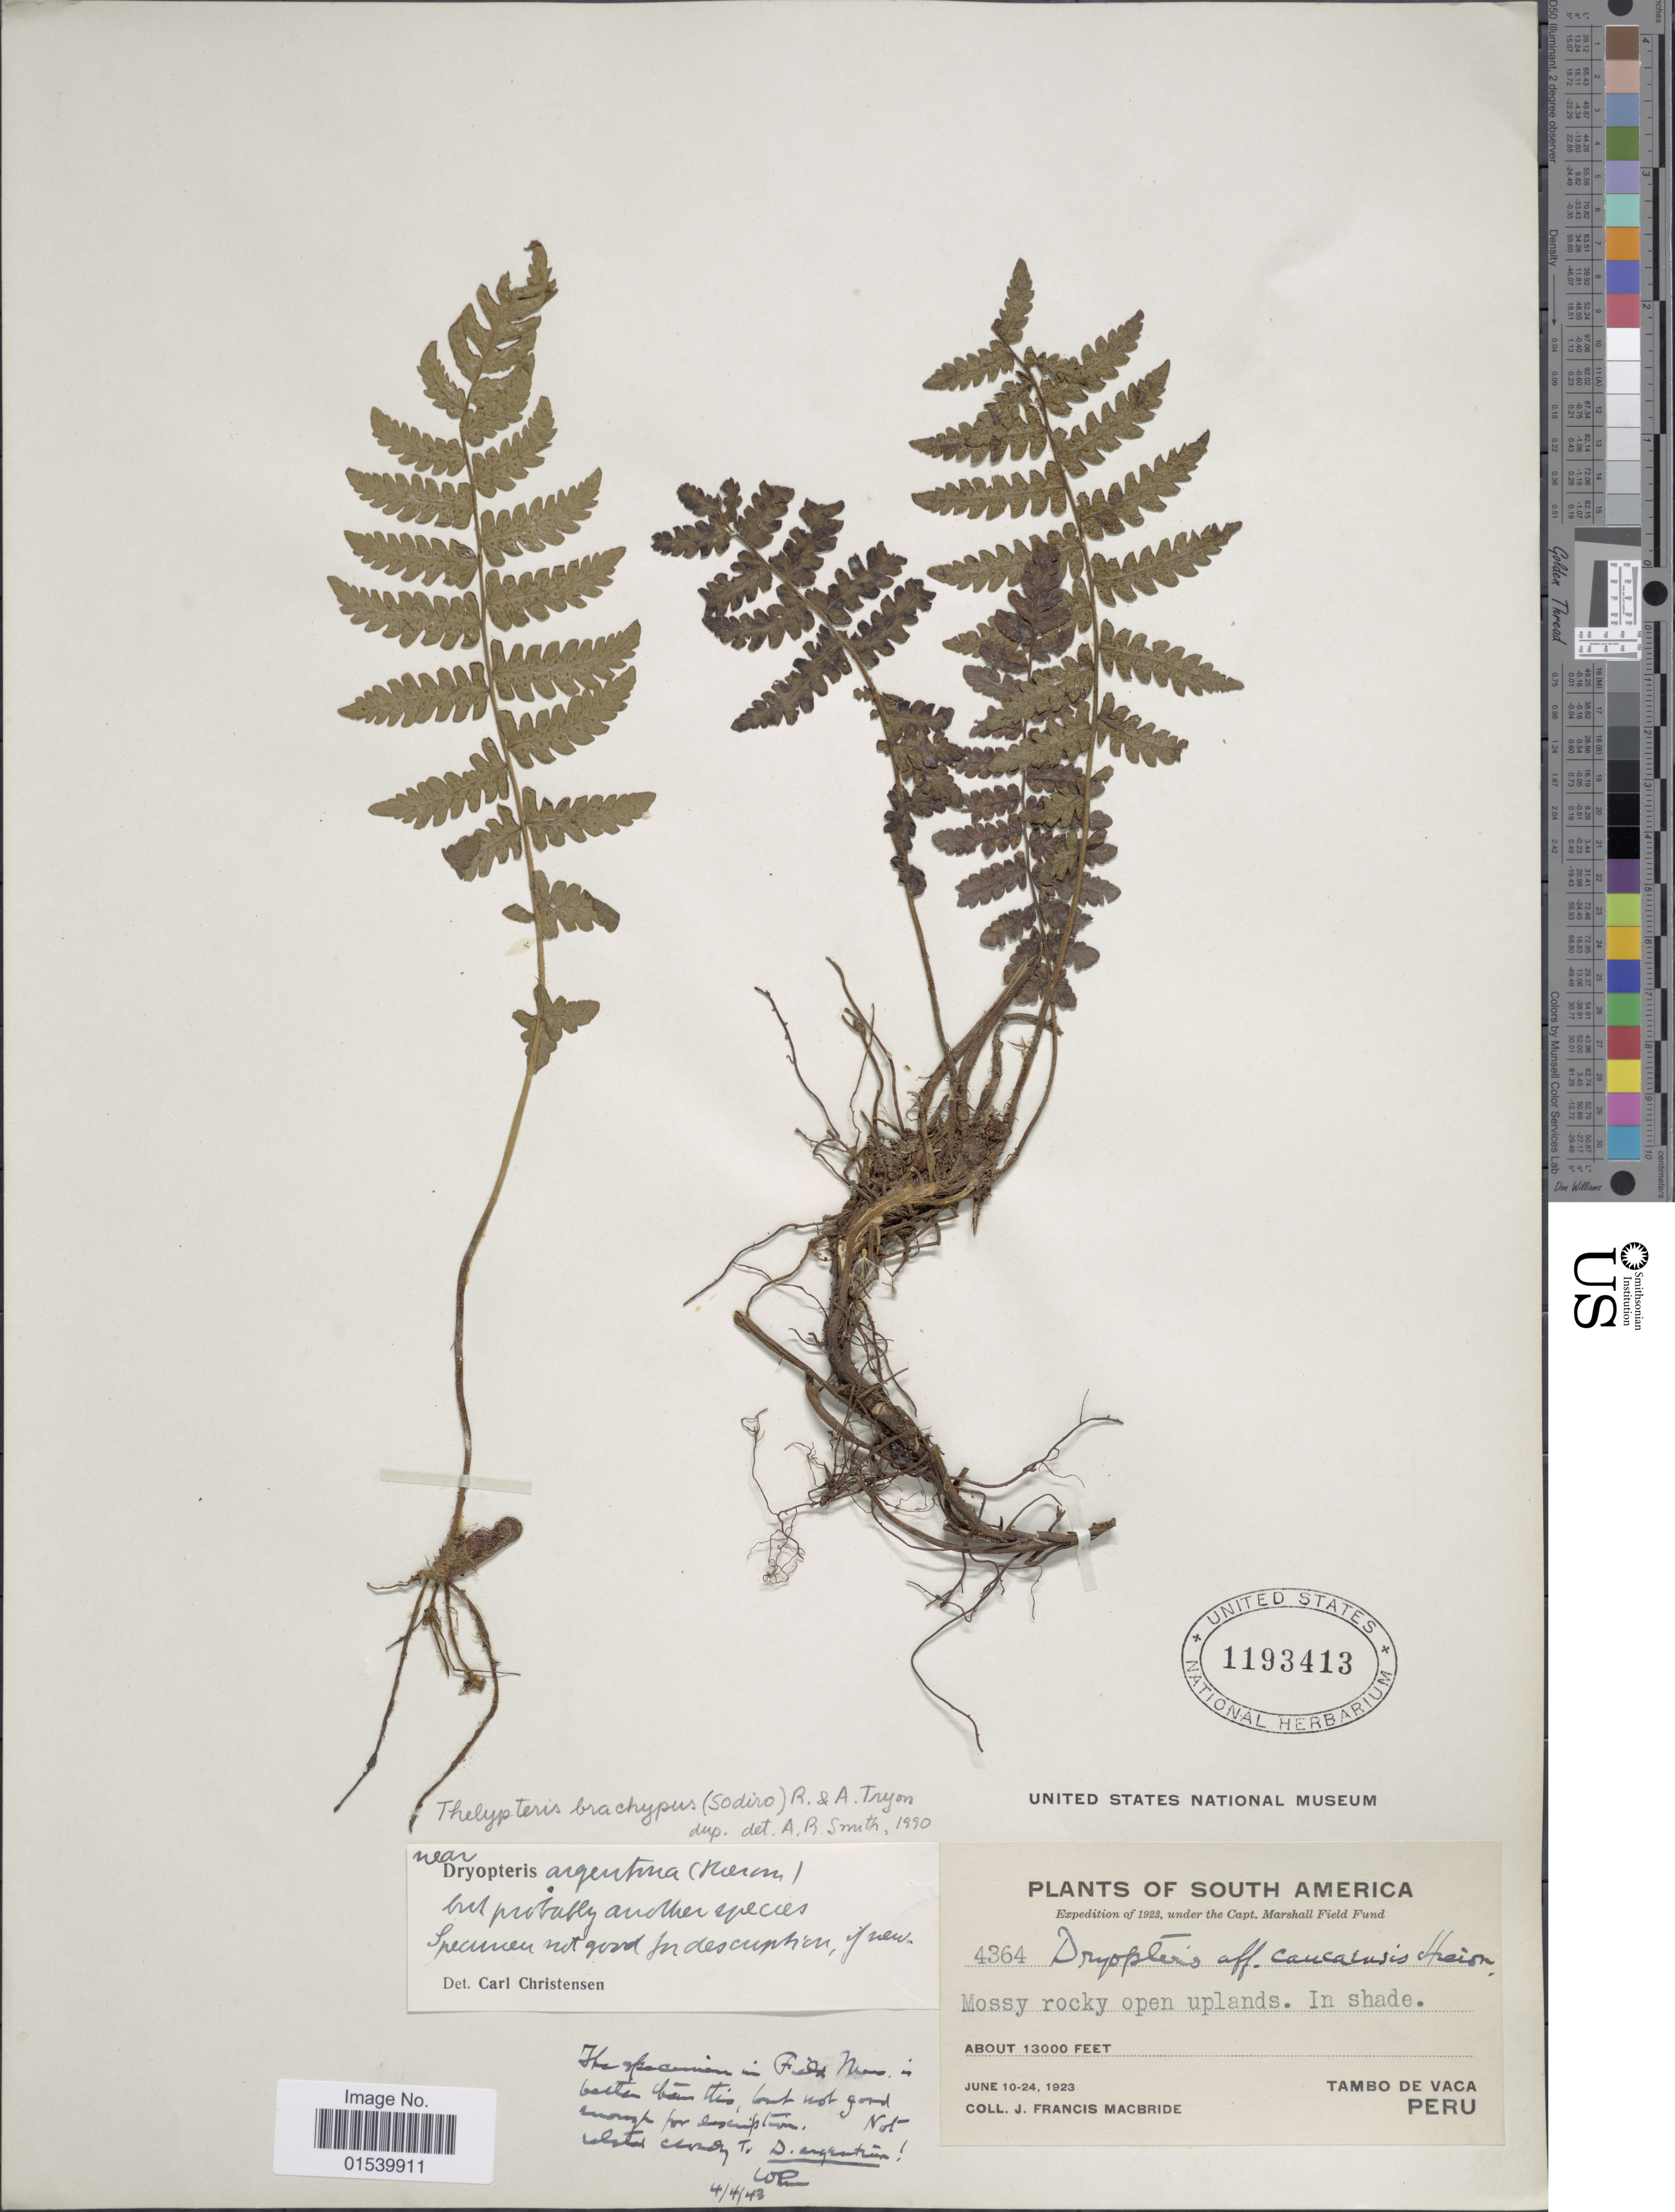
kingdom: Plantae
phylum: Tracheophyta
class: Polypodiopsida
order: Polypodiales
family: Thelypteridaceae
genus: Amauropelta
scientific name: Amauropelta brachypus (Sodiro) comb. nov., ined. 2015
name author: (Sodiro)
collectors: J. F. Macbride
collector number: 4364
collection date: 1923-06-10/1923-06-24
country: Peru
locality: Tambo de Vaca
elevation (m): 3962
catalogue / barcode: US 1193413